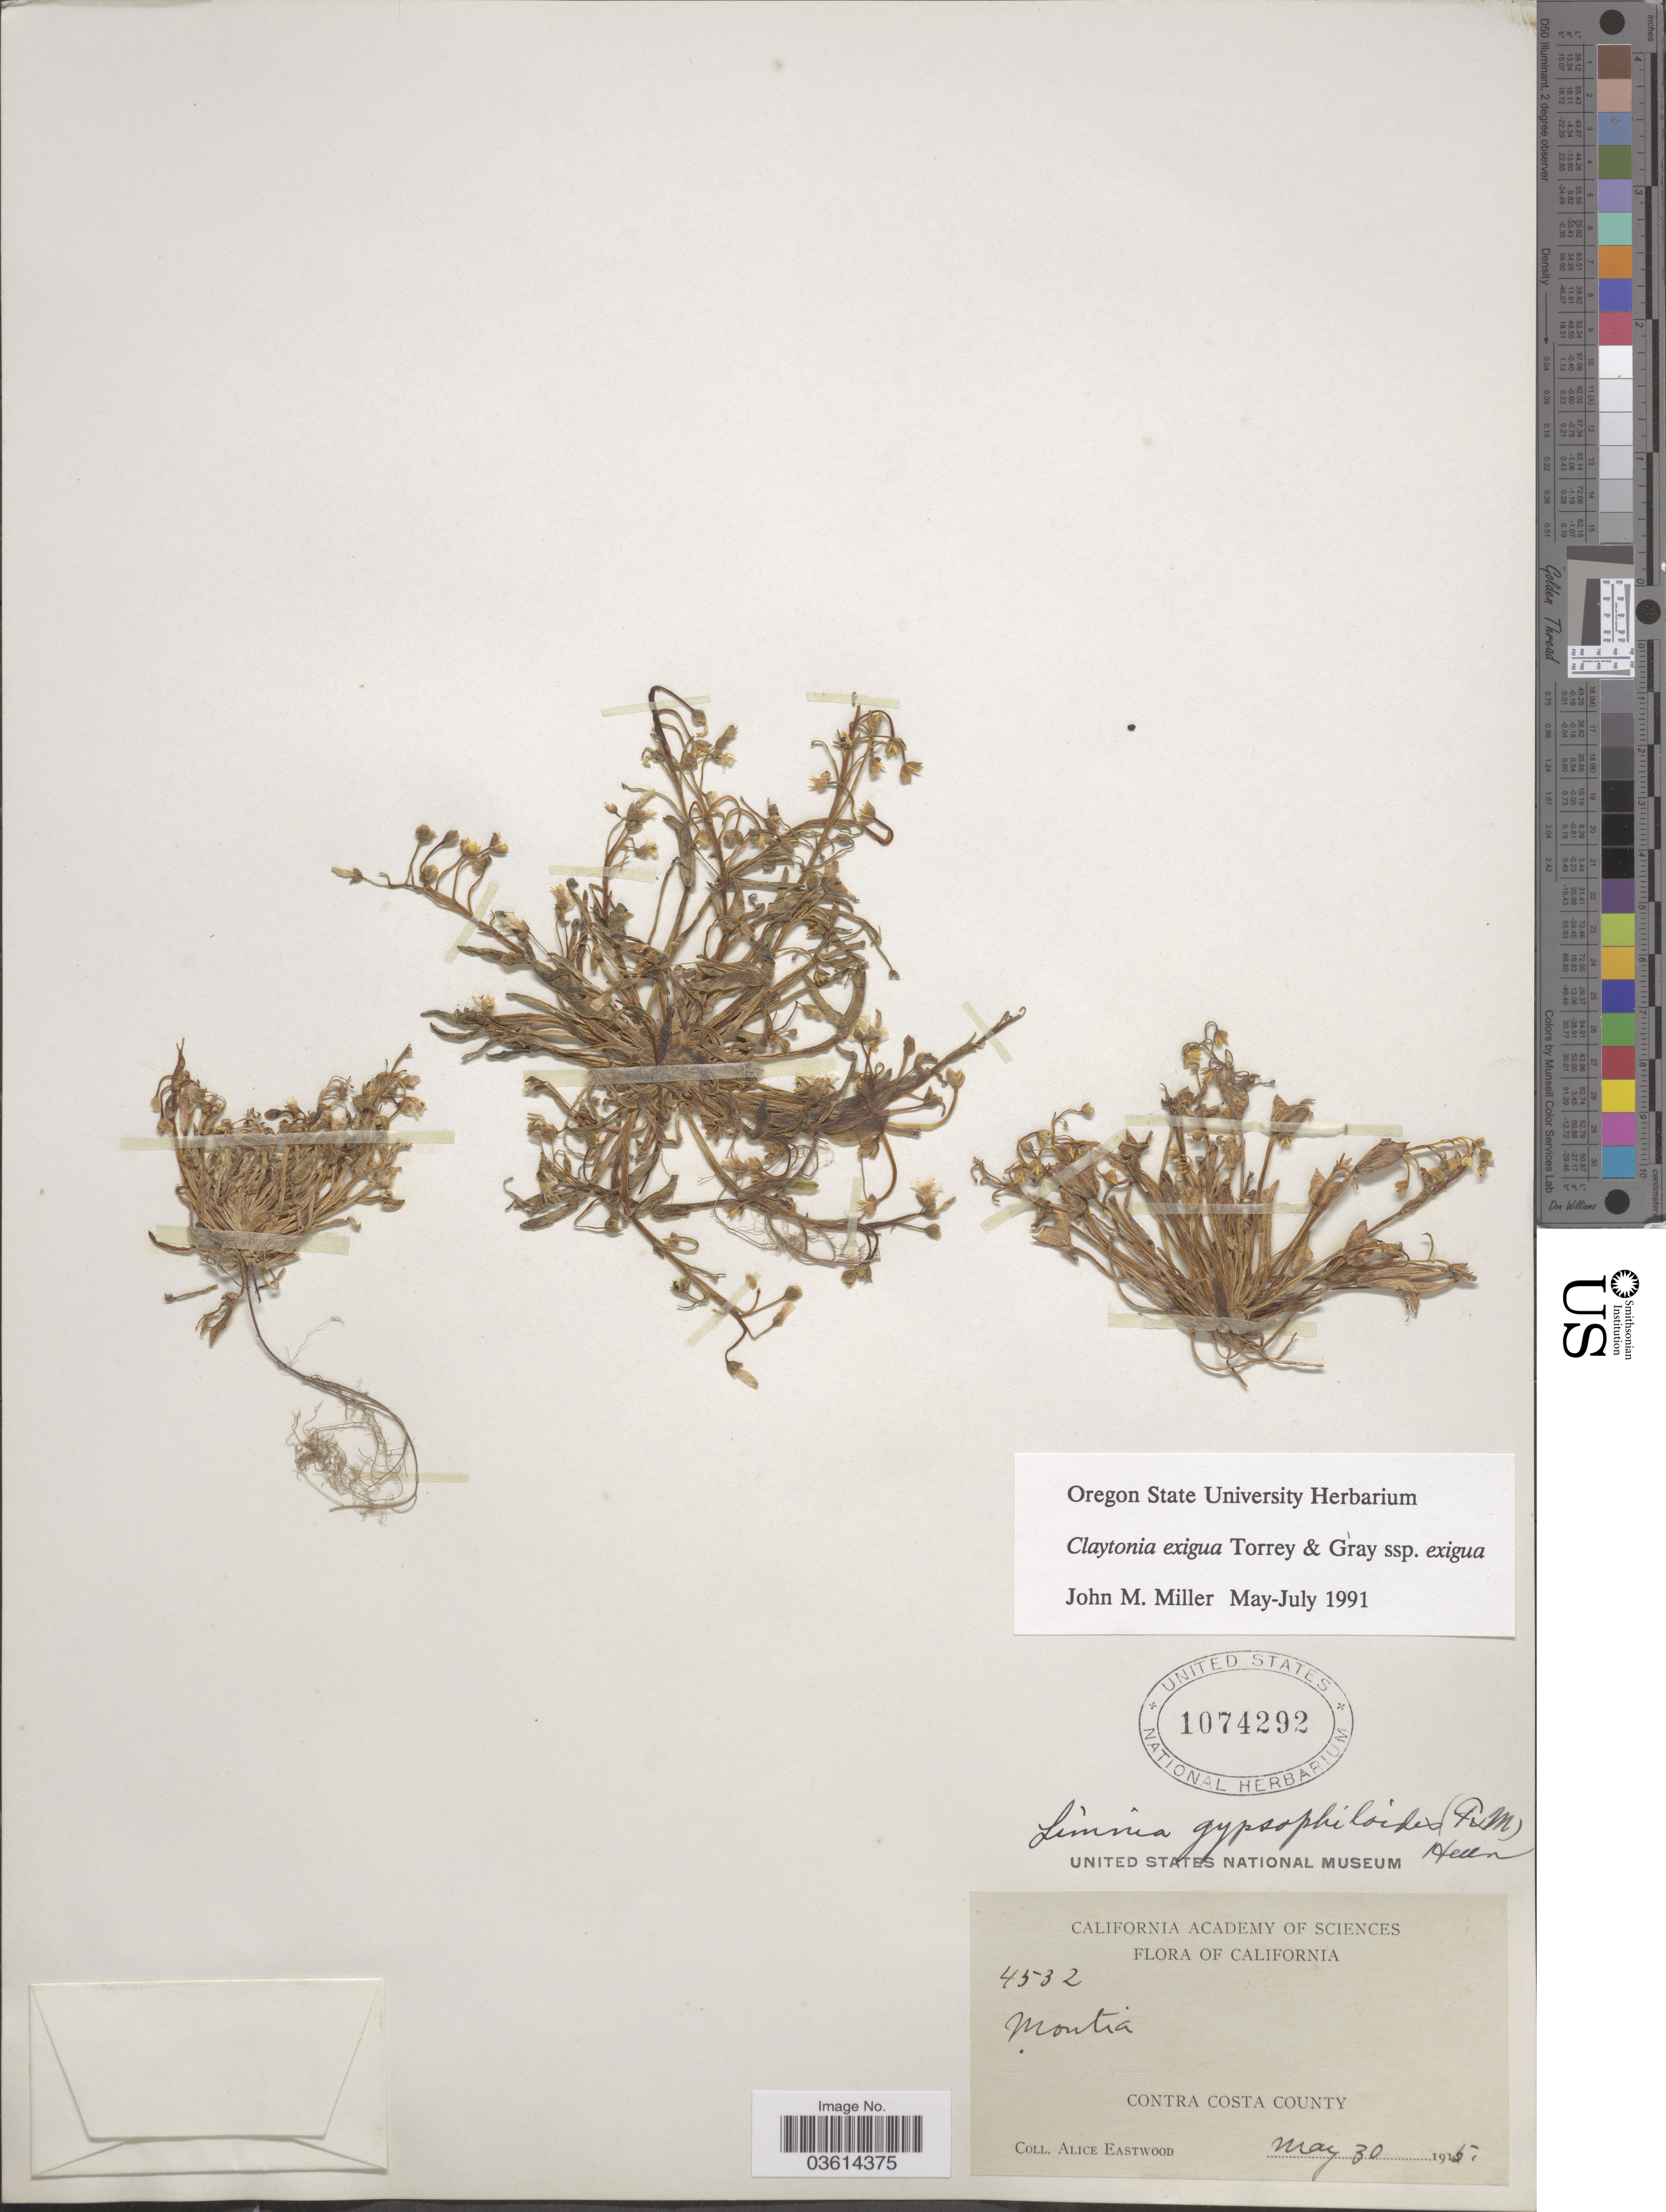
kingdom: Plantae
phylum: Tracheophyta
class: Magnoliopsida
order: Caryophyllales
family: Montiaceae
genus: Claytonia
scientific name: Claytonia exigua subsp. exigua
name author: (Douglas) Torr. & A. Gray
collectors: A. Eastwood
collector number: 4532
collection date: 1915-05-30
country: United States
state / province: California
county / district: Contra Costa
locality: Contra Costa County.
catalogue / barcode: US 1074292